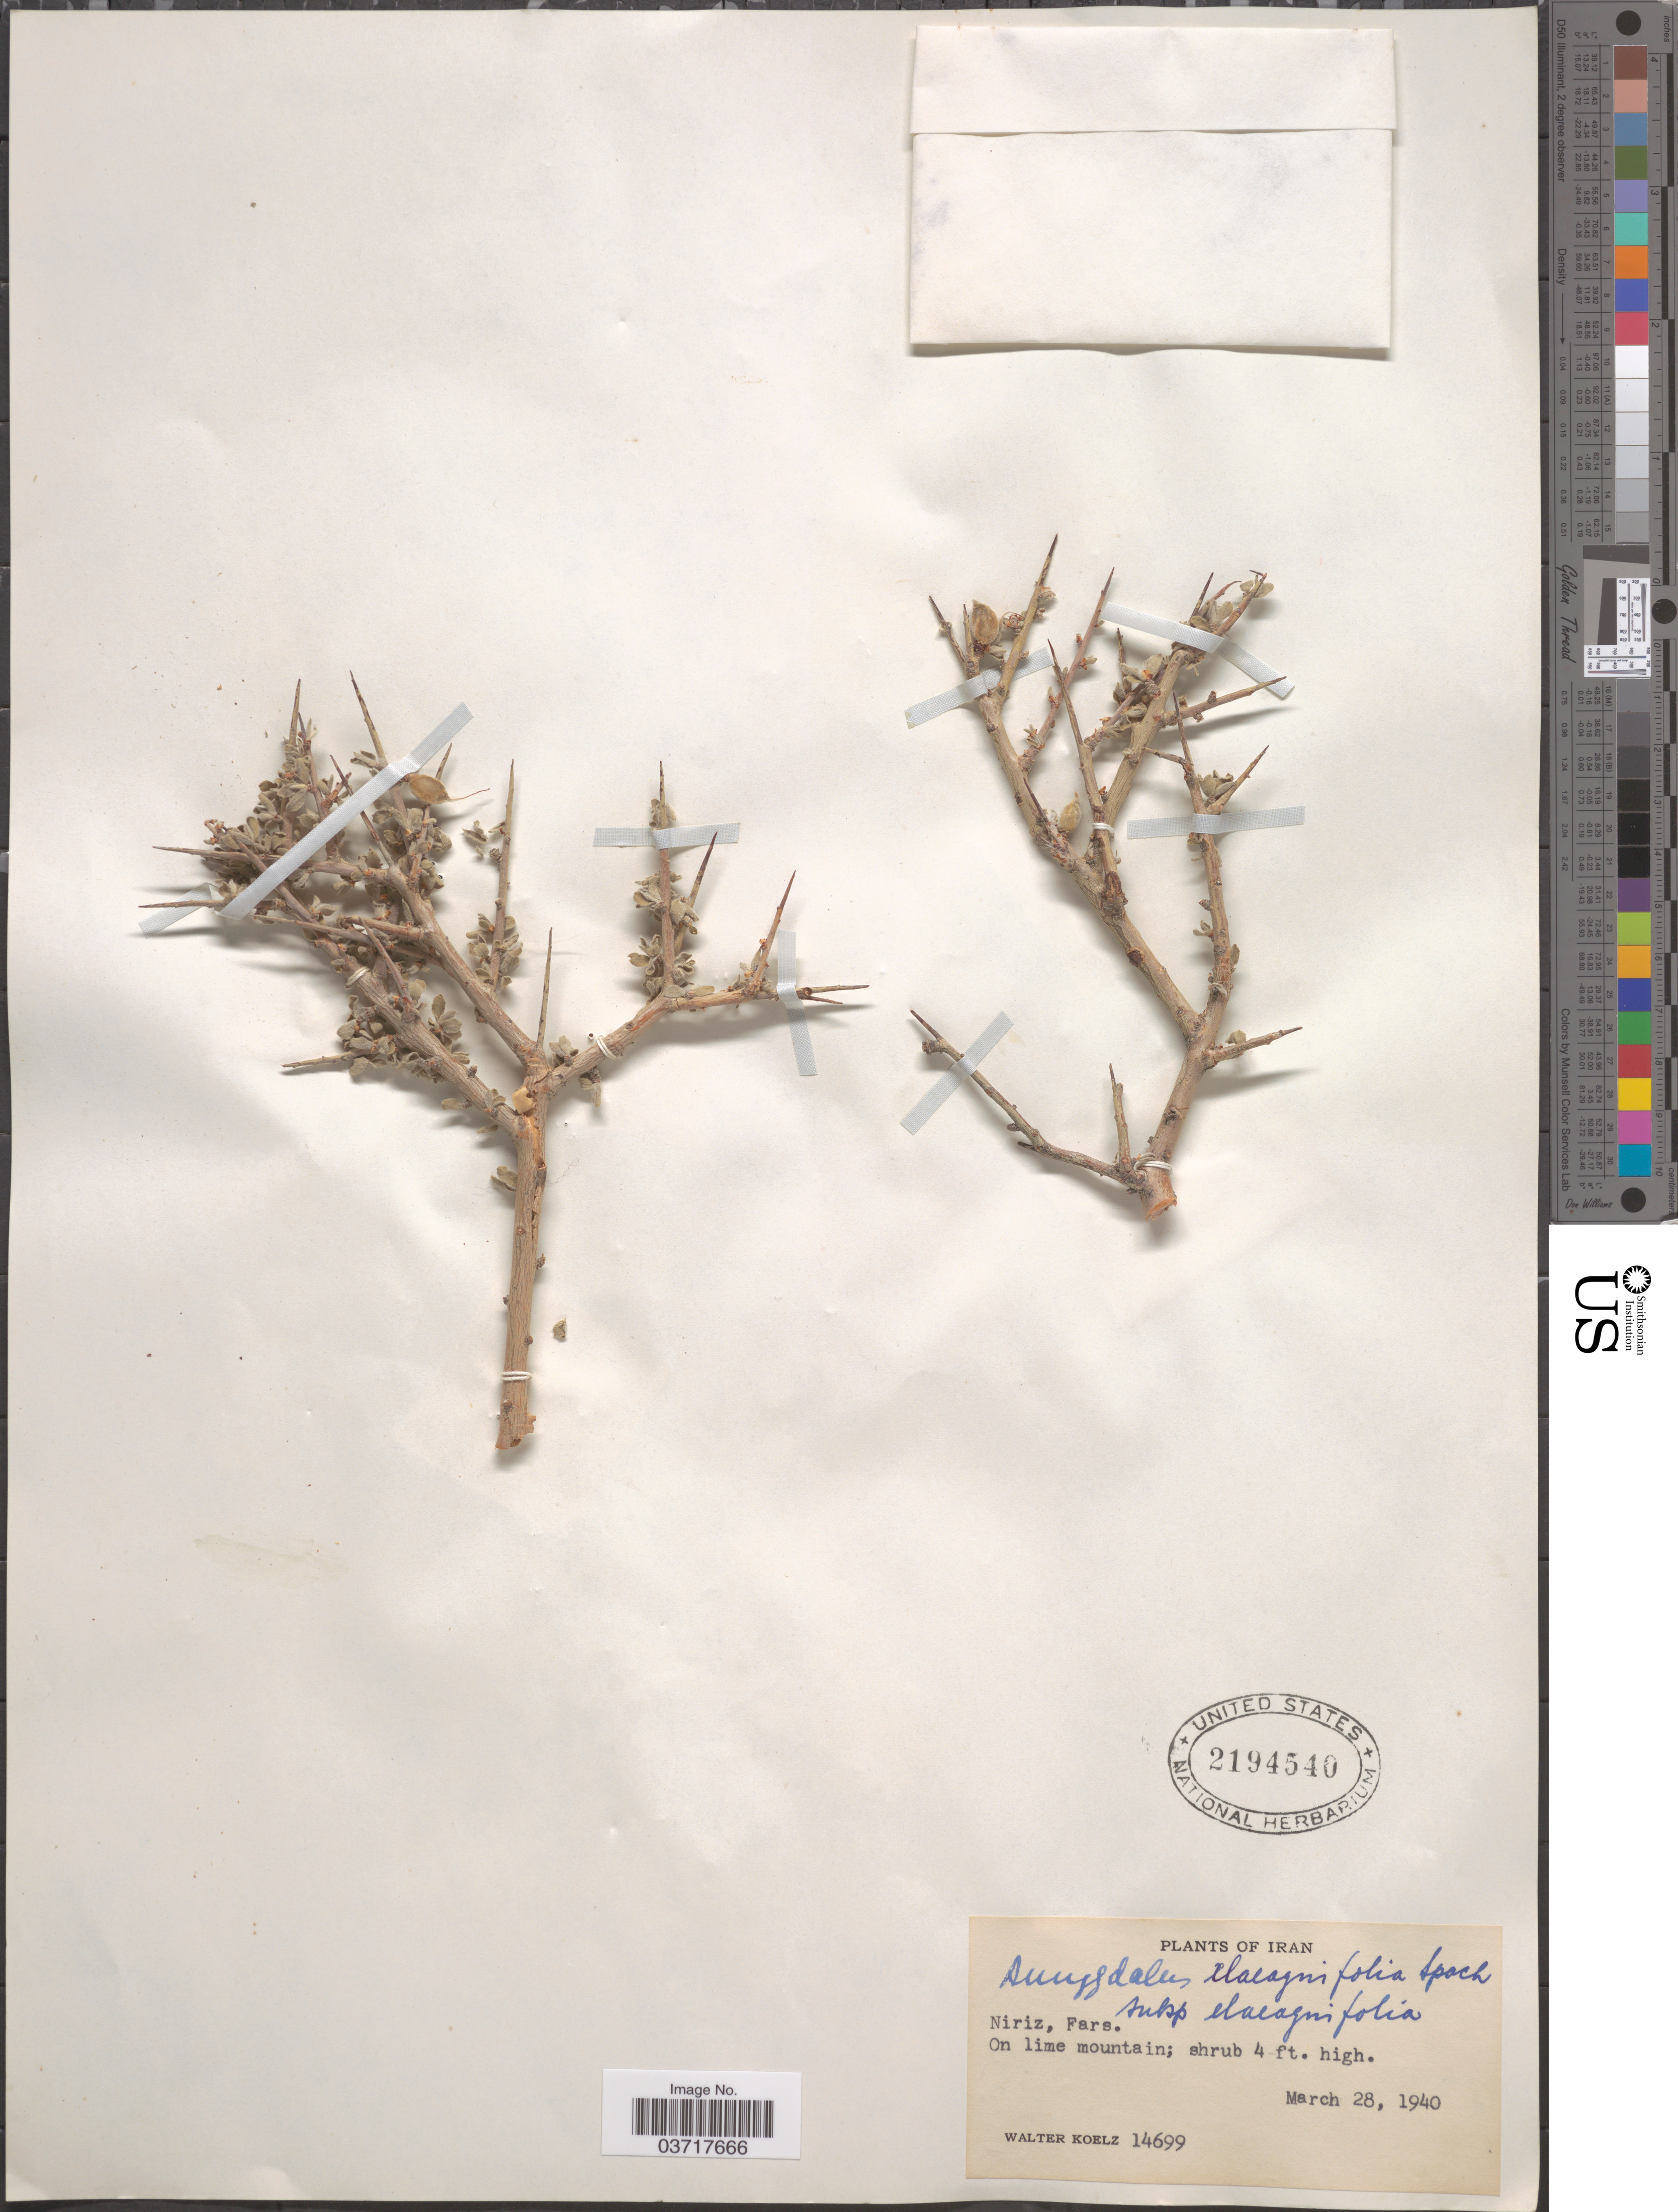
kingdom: Plantae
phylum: Tracheophyta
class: Magnoliopsida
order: Rosales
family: Rosaceae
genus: Prunus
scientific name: Prunus elaeagnifolia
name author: (Spach) Fritsch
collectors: W. N. Koelz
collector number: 14699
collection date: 1940-03-28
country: Iran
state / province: Fars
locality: Niriz.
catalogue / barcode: US 2194540